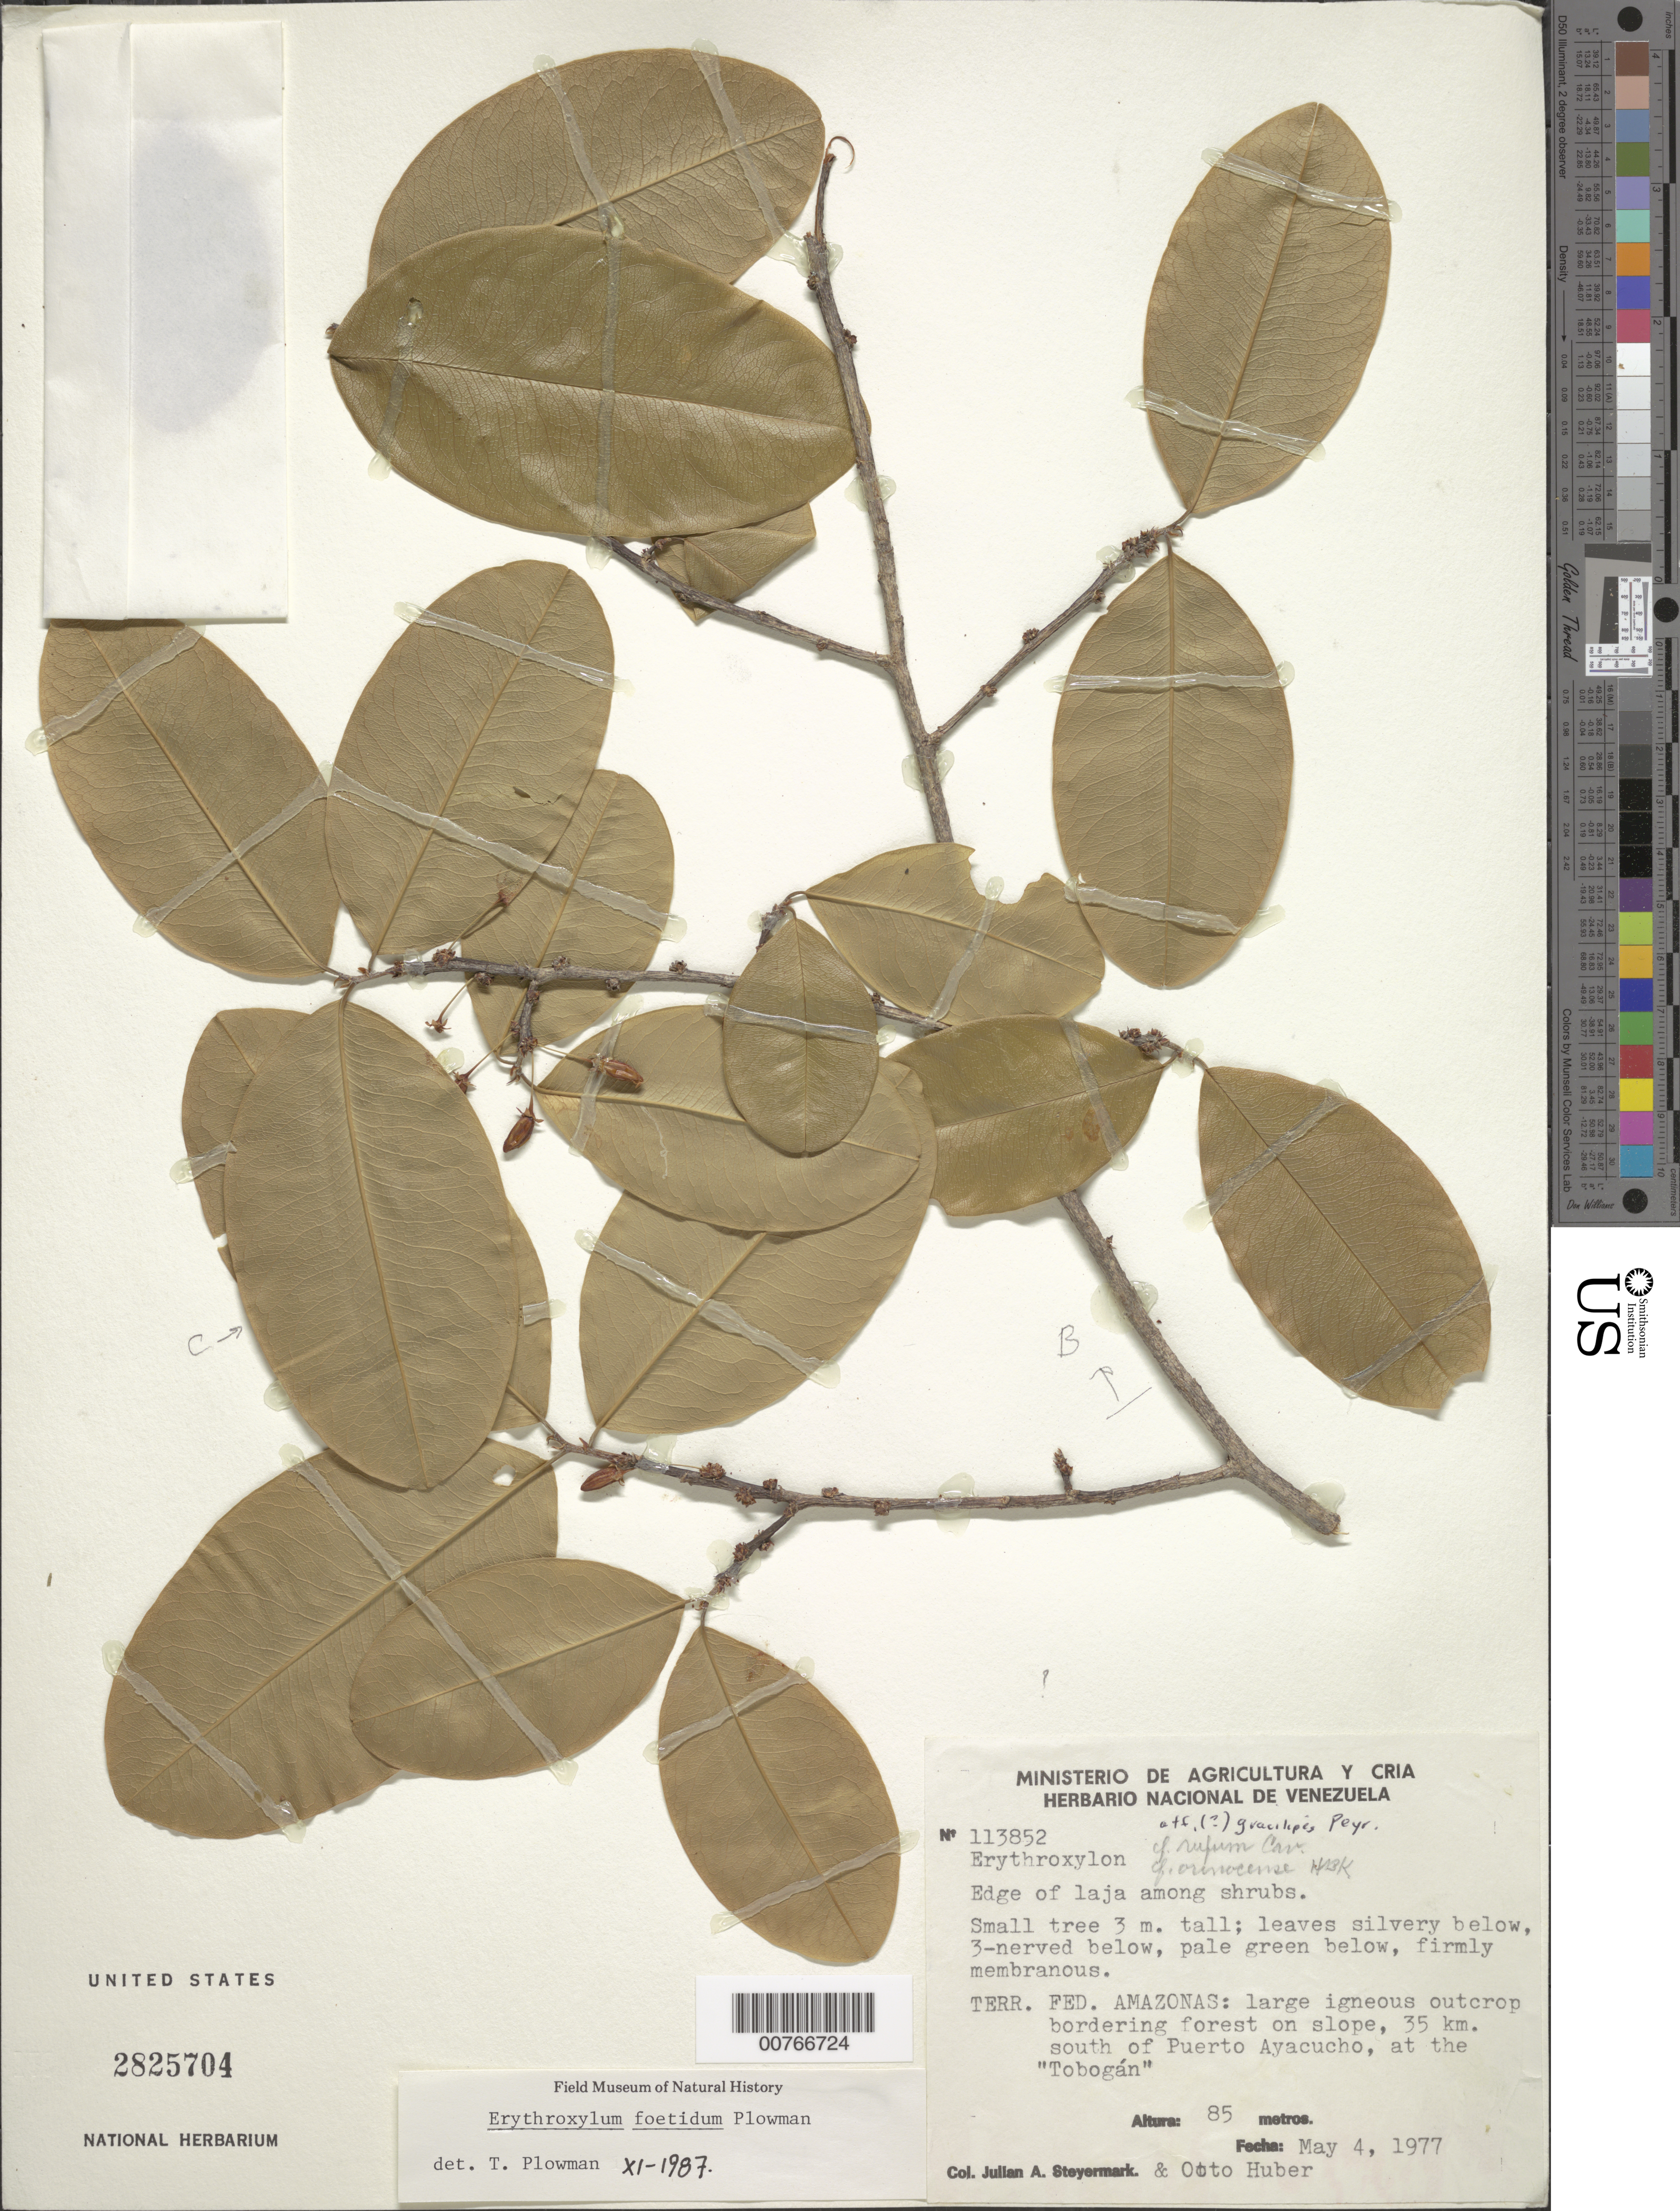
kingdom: Plantae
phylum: Tracheophyta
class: Magnoliopsida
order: Malpighiales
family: Erythroxylaceae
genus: Erythroxylum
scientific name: Erythroxylum foetidum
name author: Plowman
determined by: Plowman, Timothy C.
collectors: J. Steyermark & O. Huber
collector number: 113852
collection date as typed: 4-May-77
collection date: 1977-05-04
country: Venezuela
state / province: Amazonas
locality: Puerto Ayacucho, 35 km S of, at the "Tobogán"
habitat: Large igneous outcrop bordering forest on slope; edge of laja among shrubs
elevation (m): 85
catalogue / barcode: US 2825704